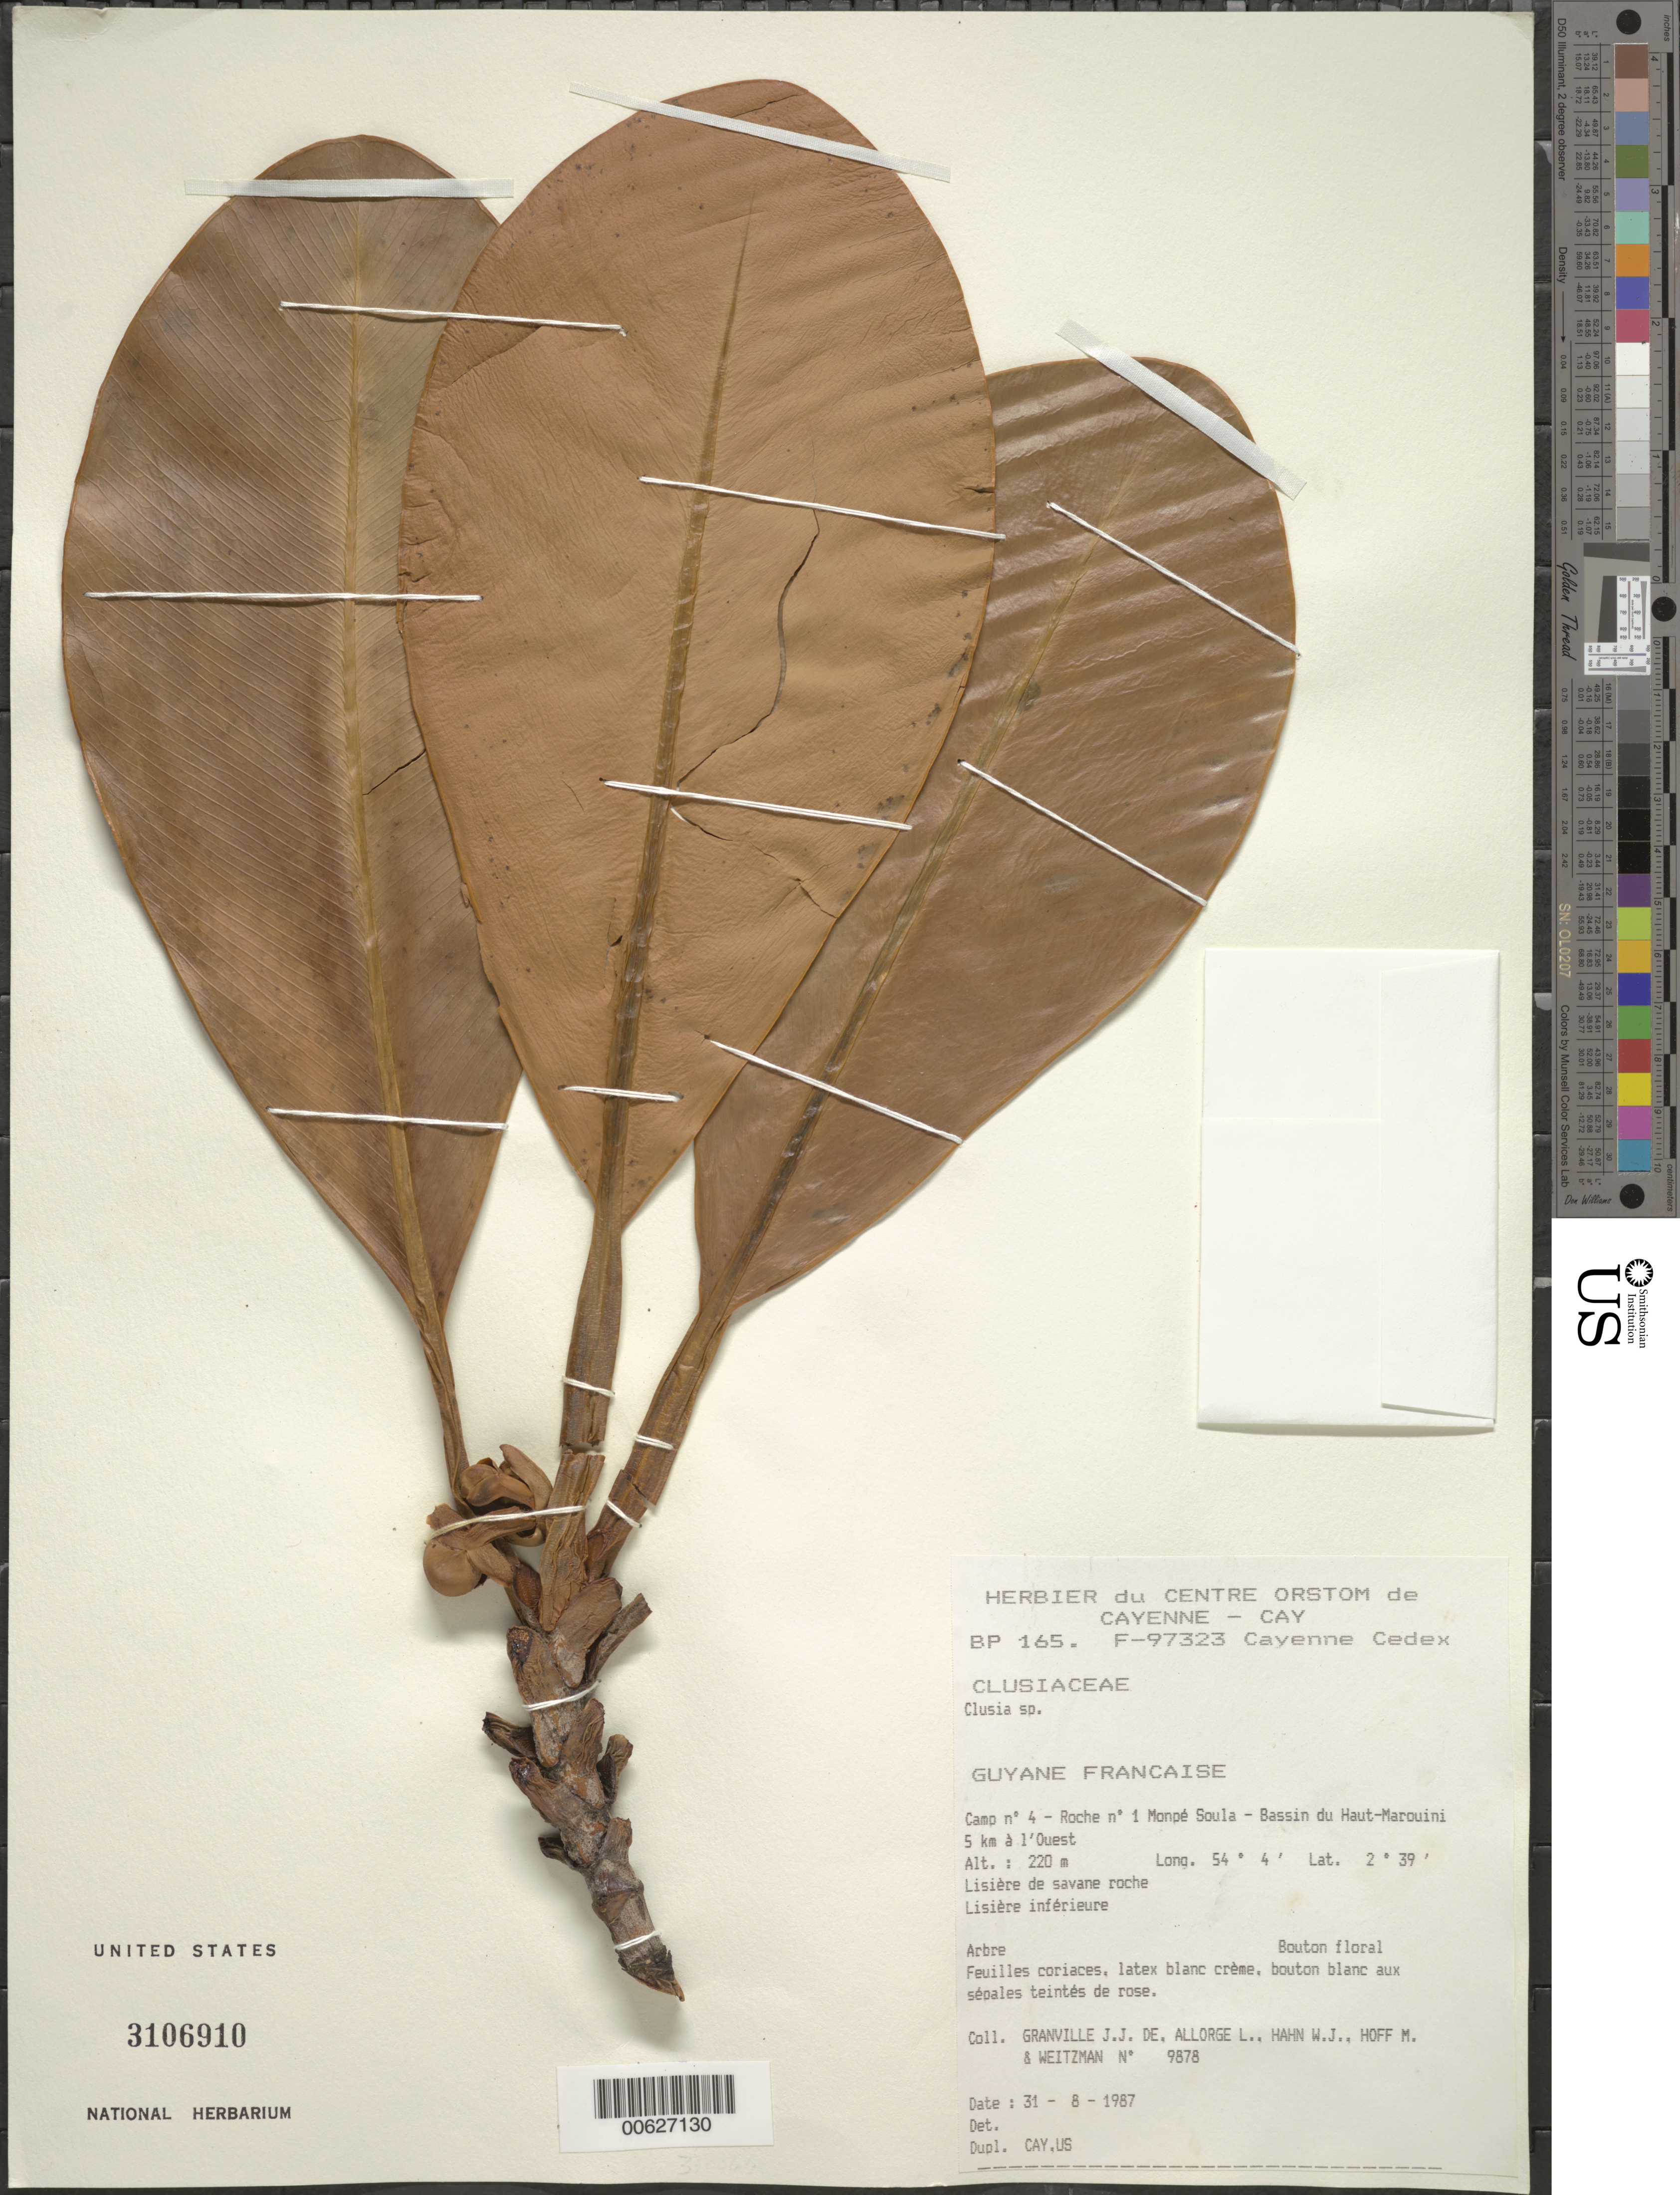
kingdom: Plantae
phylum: Tracheophyta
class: Magnoliopsida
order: Malpighiales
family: Clusiaceae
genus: Clusia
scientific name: Clusia sp.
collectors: J.-J. de Granville, L. Allorge, W. J. Hahn, M. Hoff & A. L. Weitzman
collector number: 9878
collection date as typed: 31-Aug-87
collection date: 1987-08-31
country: French Guiana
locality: Monpé Soula, Camp #4, roche no. 1, Bassin du Haut-Marouini, 5 km W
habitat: Lisiere de savane roche. Lisiere inferieure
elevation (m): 220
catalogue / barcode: US 3106910